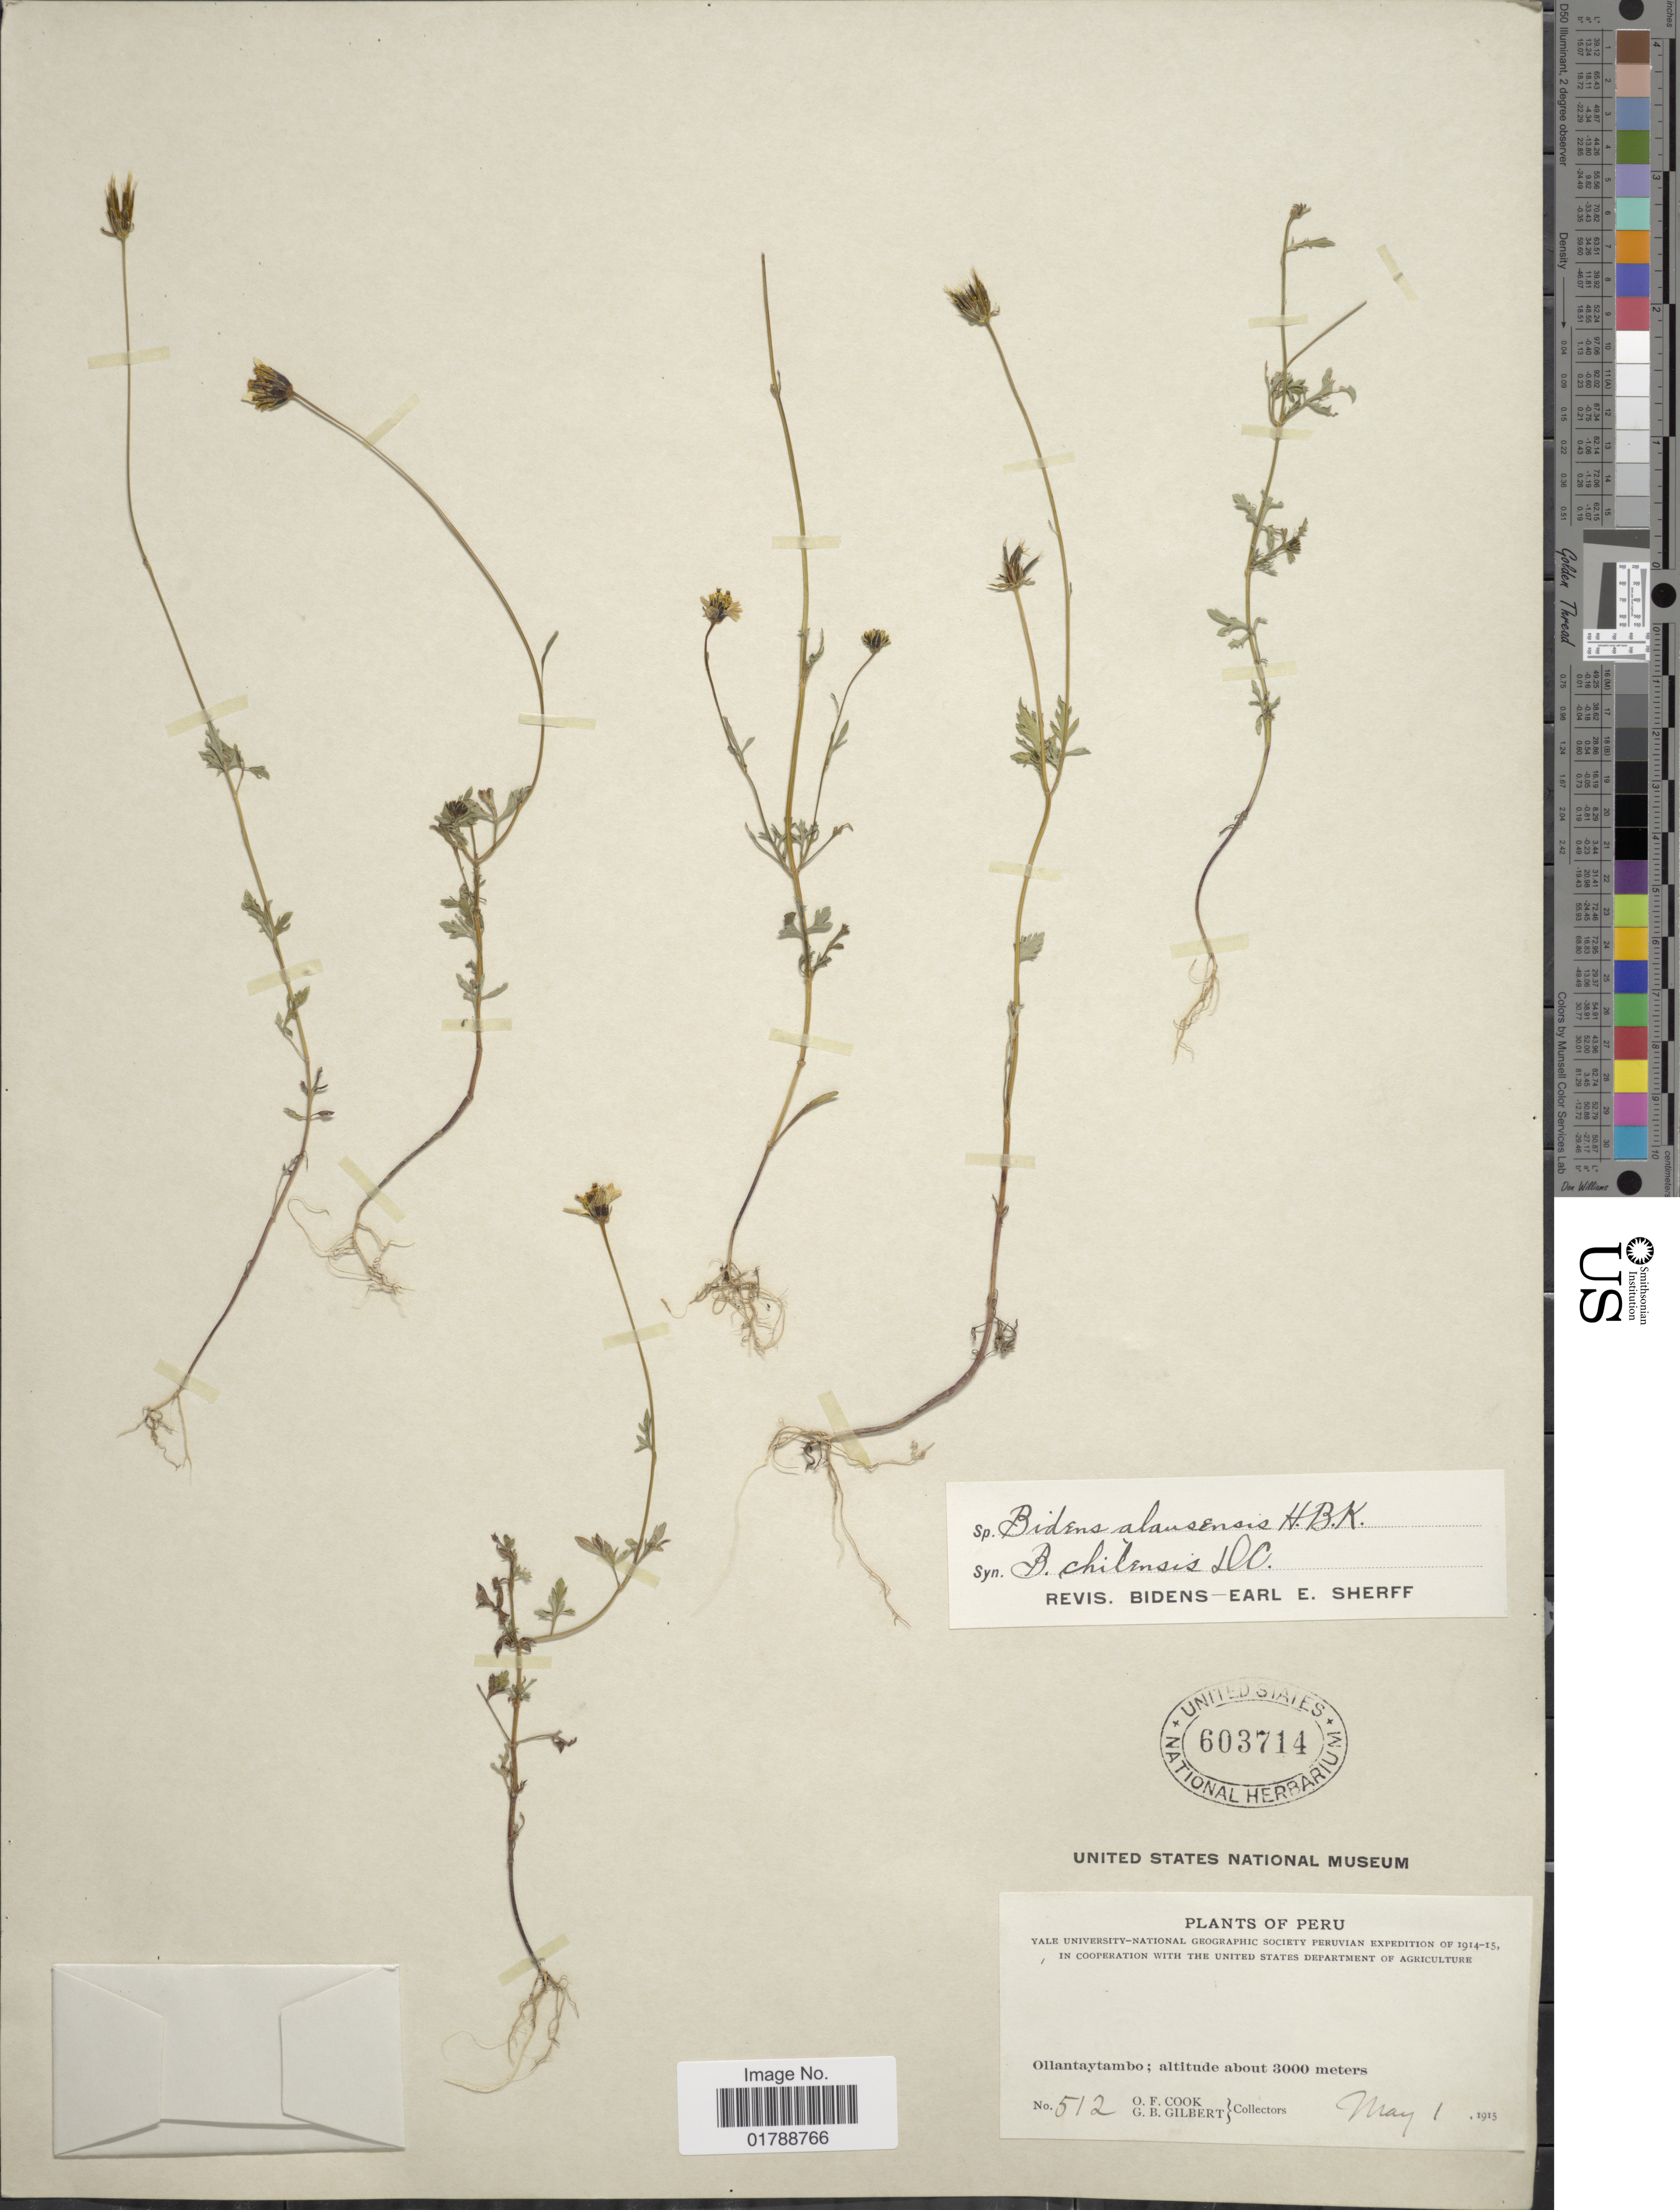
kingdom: Plantae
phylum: Tracheophyta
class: Magnoliopsida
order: Asterales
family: Asteraceae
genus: Bidens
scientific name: Bidens pilosa var. alausensis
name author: Sherff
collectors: O. F. Cook & G. B. Gilbert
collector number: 512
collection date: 1915-05-01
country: Peru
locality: Ollantaytambo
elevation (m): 3000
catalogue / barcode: US 603714